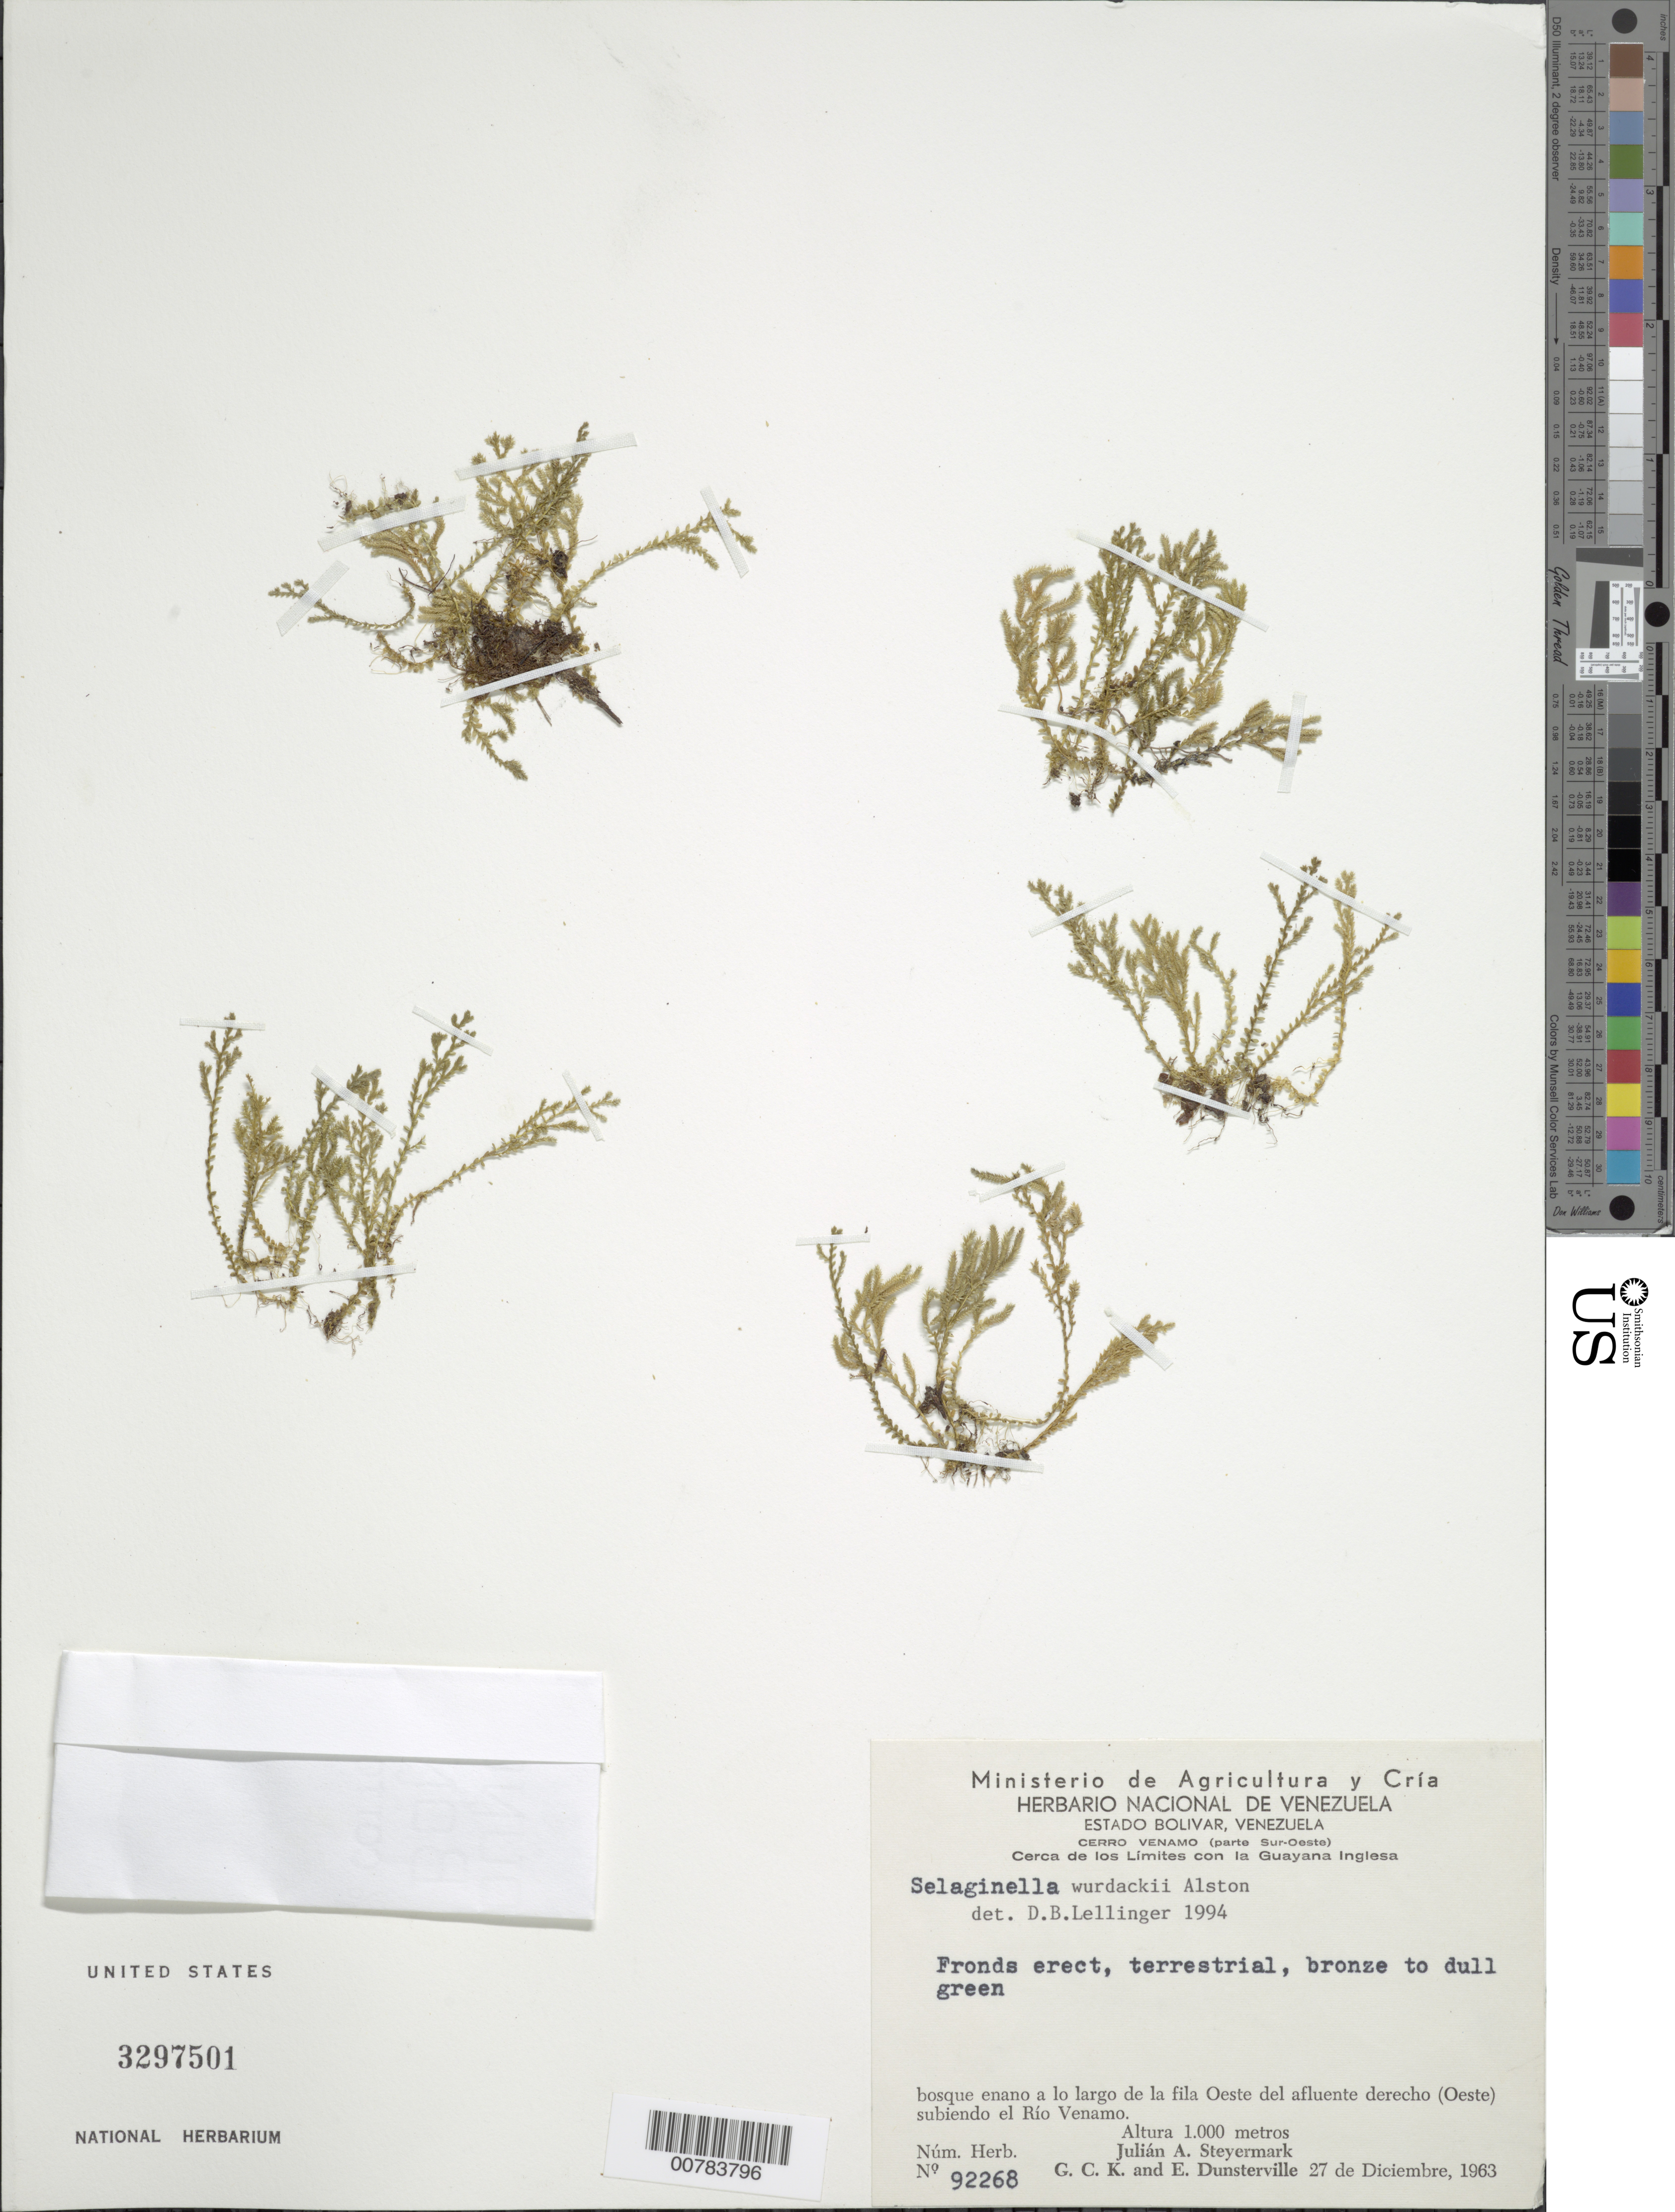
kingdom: Plantae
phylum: Tracheophyta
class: Lycopodiopsida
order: Selaginellales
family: Selaginellaceae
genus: Selaginella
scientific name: Selaginella wurdackii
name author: Alston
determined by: Lellinger, David B., (BOT), Smithsonian Institution - National Museum of Natural History (UNITED STATES)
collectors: J. Steyermark, G. C. K. Dunsterville & E. Dunsterville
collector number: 92268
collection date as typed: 27-Dec-63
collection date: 1963-12-27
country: Venezuela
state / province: Bolívar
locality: Cerro Venamo, (parte SW), cerca de los límites con la Guayana Inglesa, Oeste del afluente derecho (Oeste) subiendo el Río Venamo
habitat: Bosque enano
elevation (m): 1000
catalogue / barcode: US 3297501